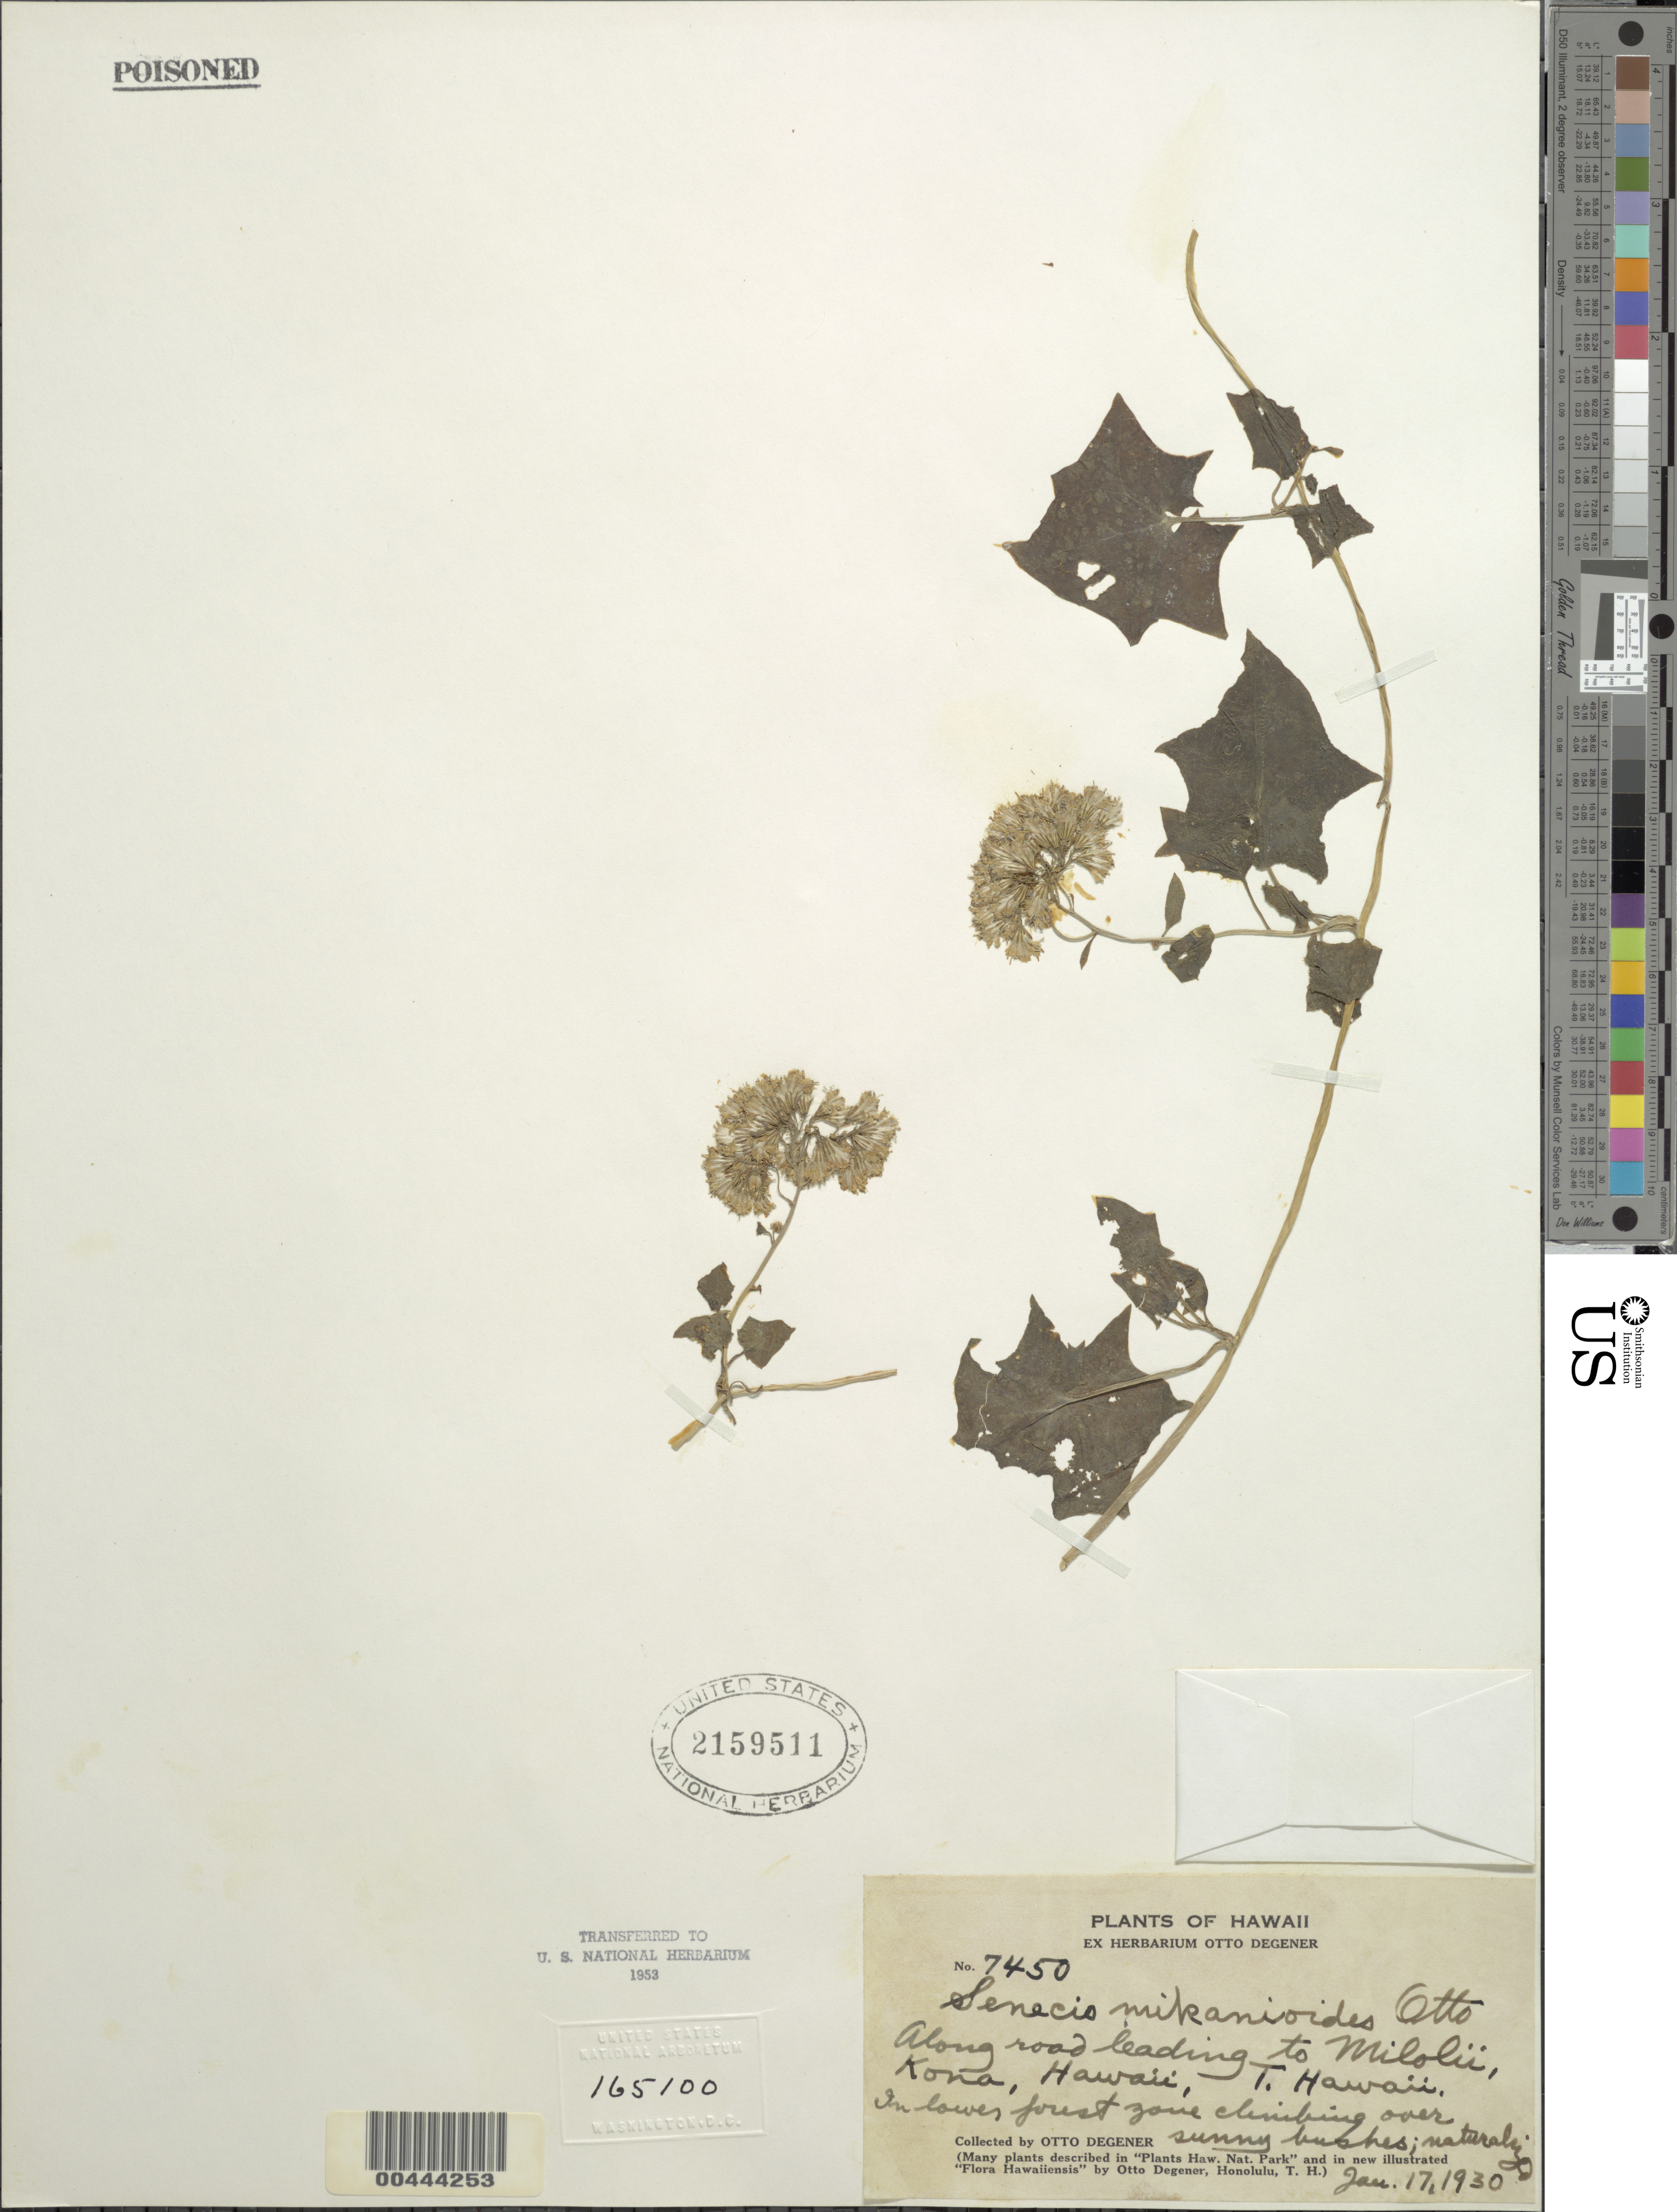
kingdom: Plantae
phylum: Tracheophyta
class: Magnoliopsida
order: Asterales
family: Asteraceae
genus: Delairea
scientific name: Delairea odorata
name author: Lem.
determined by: Wagner, W. L., (BOT), Smithsonian Institution - National Museum of Natural History (UNITED STATES)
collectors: O. Degener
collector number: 7450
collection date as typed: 17 Jan 1930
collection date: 1930-01-17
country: United States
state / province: Hawaii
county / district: Hawaii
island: Hawaii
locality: Along road leading to Milolii, Kona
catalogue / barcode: US 2159511